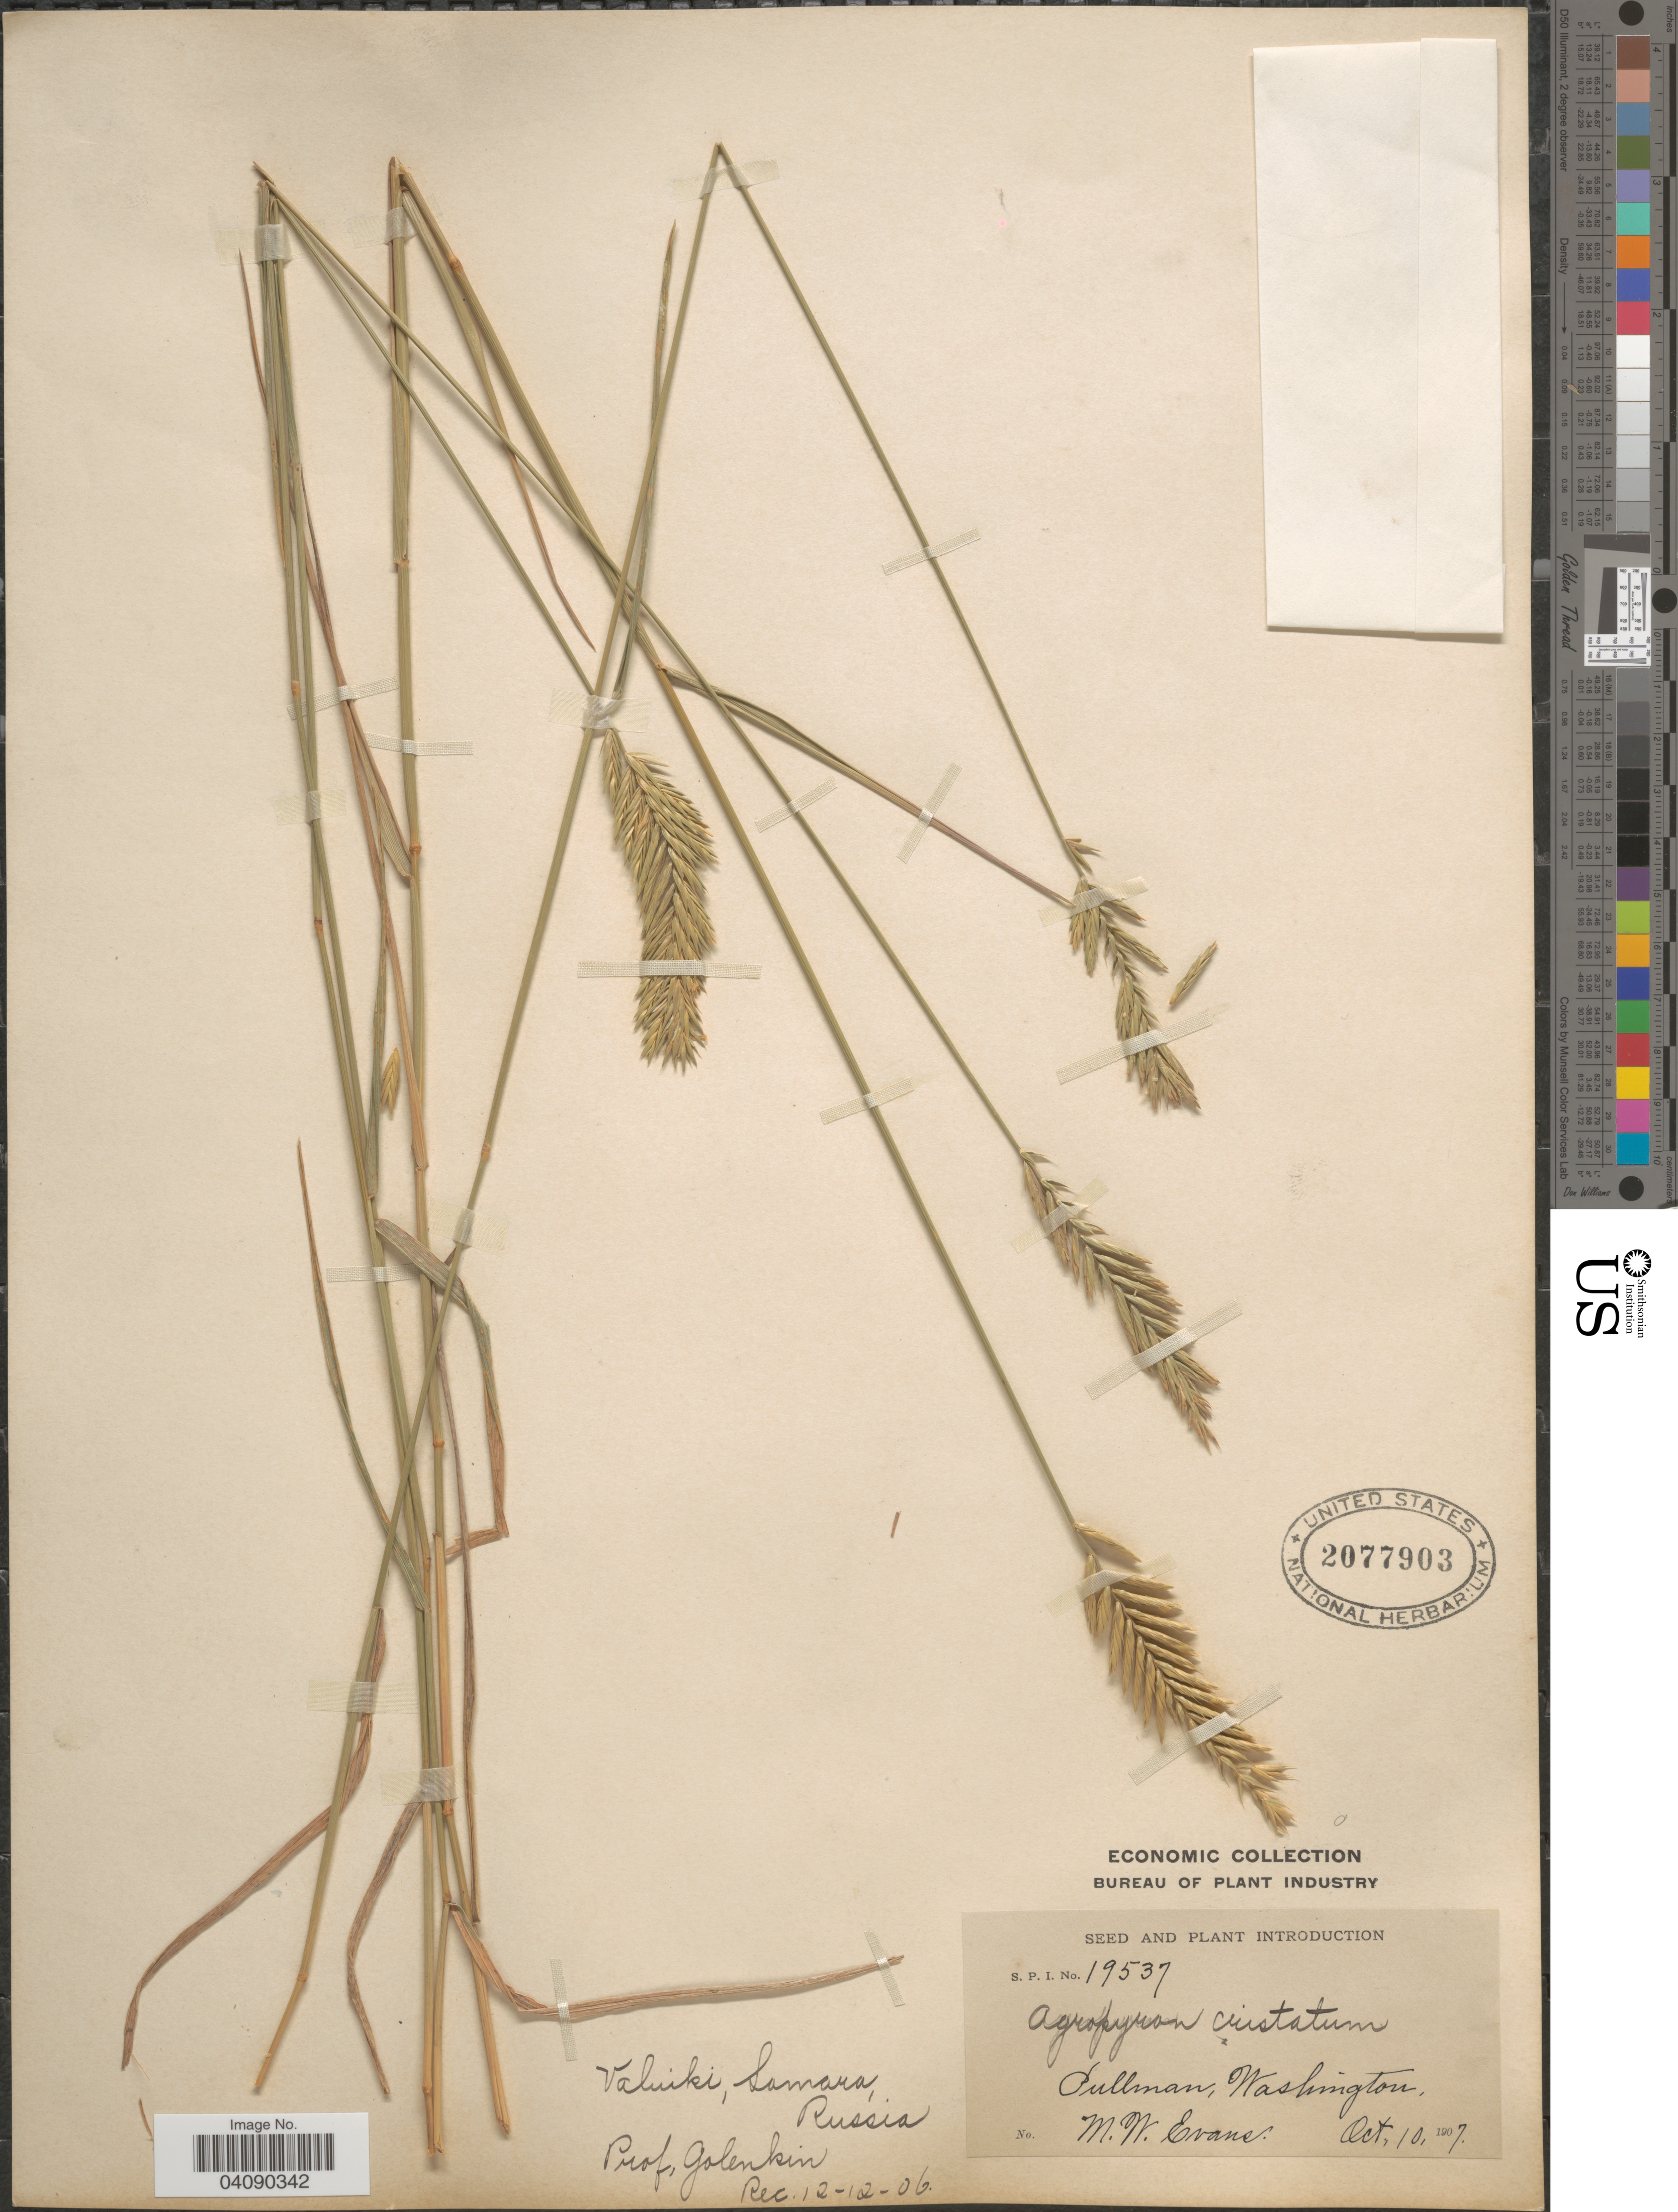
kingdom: Plantae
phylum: Tracheophyta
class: Liliopsida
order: Poales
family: Poaceae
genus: Agropyron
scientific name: Agropyron cristatum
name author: (L.) Gaertn.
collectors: M. W. Evans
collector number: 19537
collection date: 1907-10-10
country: United States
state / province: Washington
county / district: Whitman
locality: Pullman.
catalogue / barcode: US 2077903